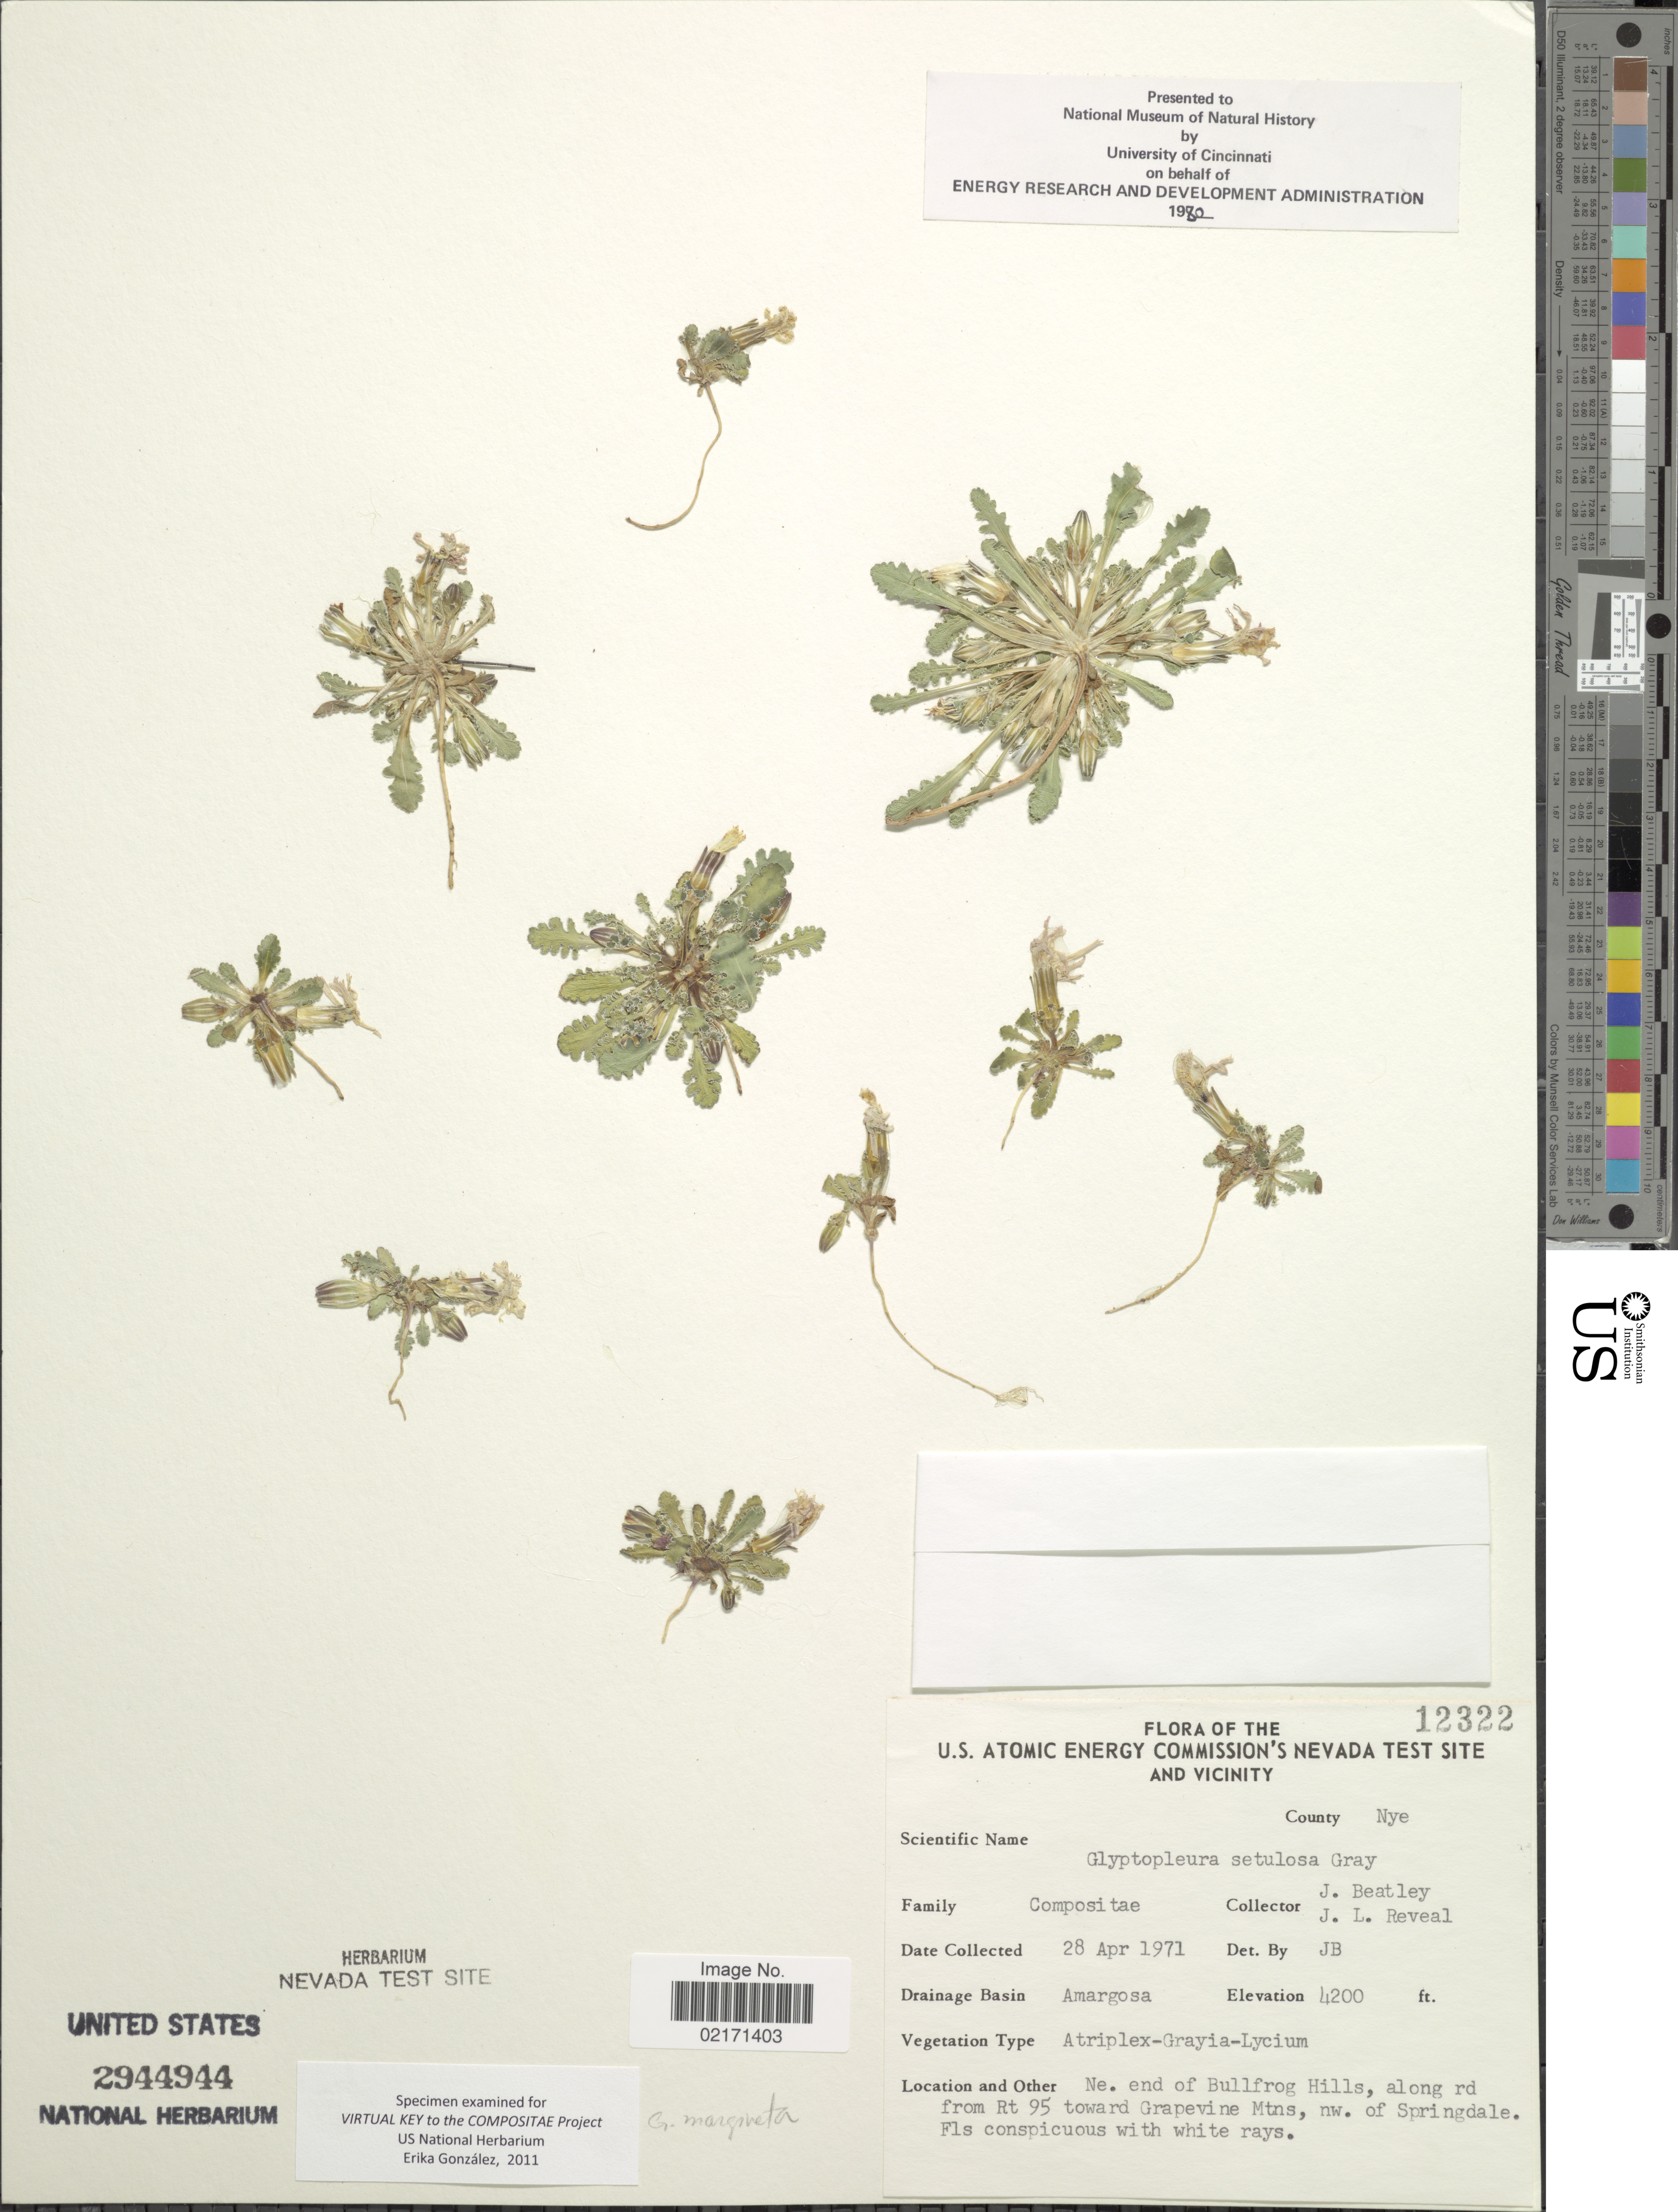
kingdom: Plantae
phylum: Tracheophyta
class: Magnoliopsida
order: Asterales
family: Asteraceae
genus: Glyptopleura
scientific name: Glyptopleura setulosa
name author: A. Gray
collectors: J. C. Beatley & J. L. Reveal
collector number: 12322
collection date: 1971-04-28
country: United States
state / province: Nevada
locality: U.S. Atomic Energy Commison's Nevada Test Site and Vicinity, County Nye, Amargosa, Ne. end of Bullfrog Hills, along rd from Rt 95 toward Grapevine Mtns, nw of Springdale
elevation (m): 1280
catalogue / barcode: US 2944944